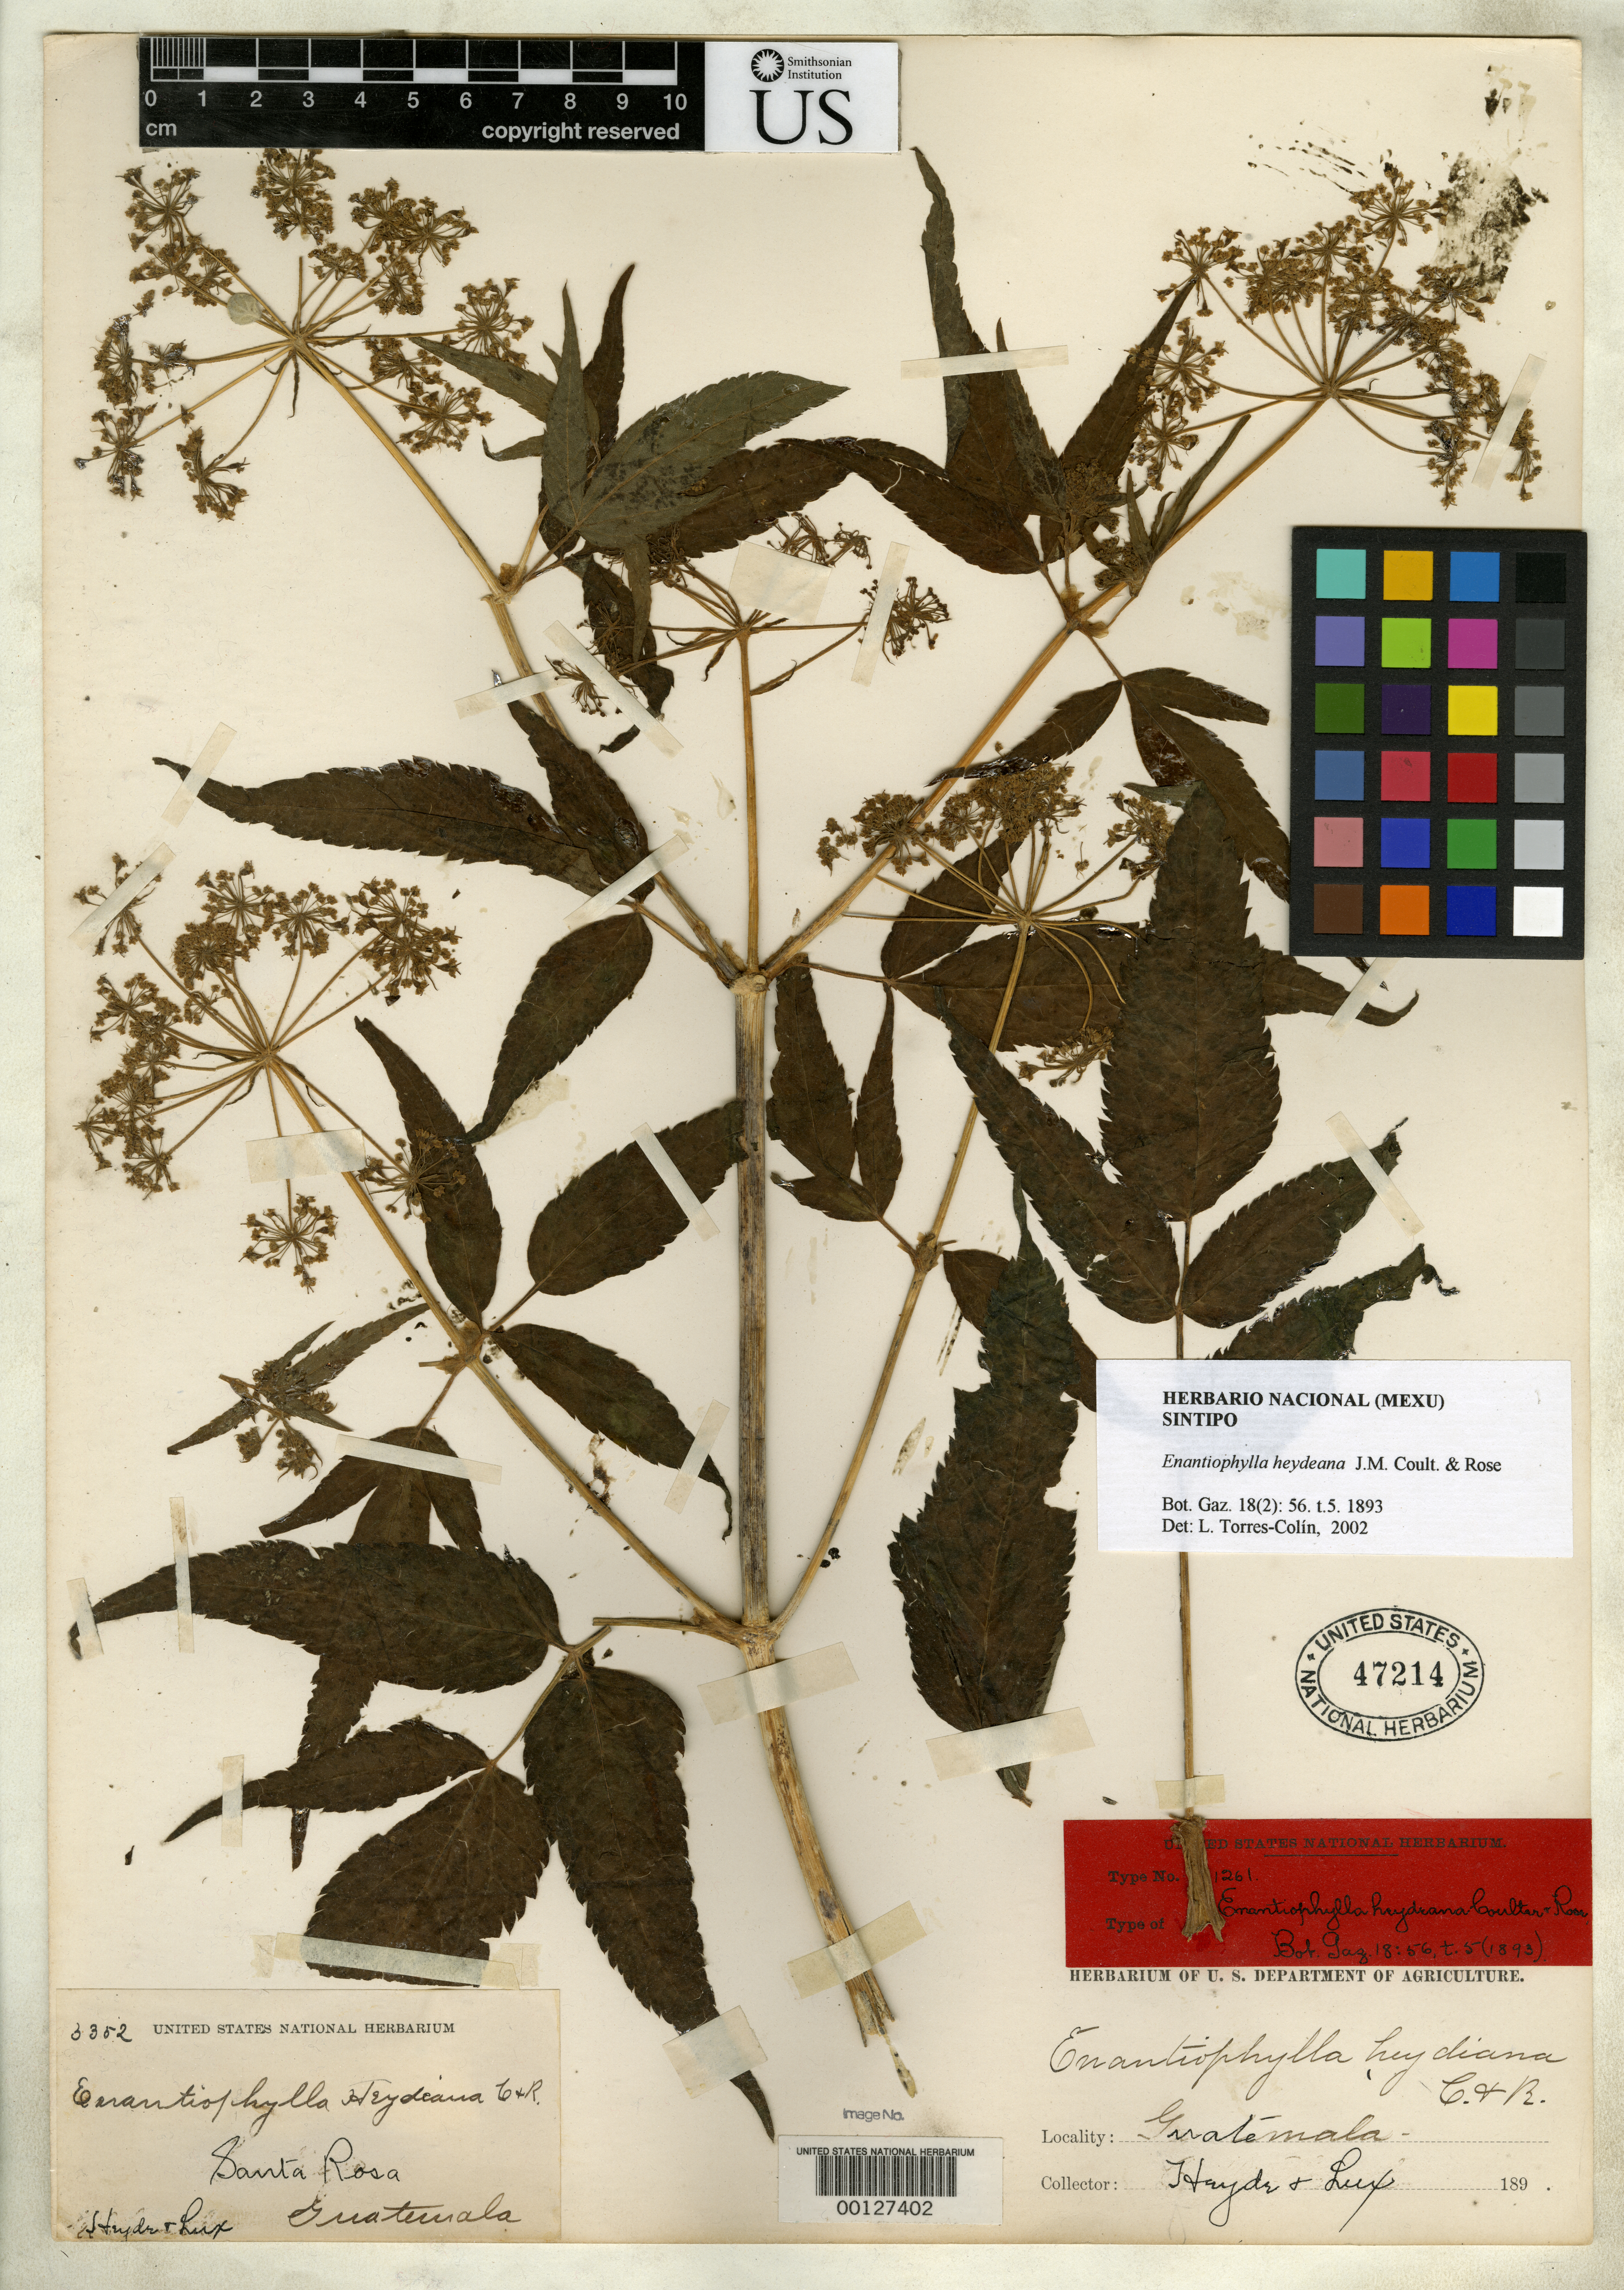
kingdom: Plantae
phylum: Tracheophyta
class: Magnoliopsida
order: Apiales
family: Apiaceae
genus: Enantiophylla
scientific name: Enantiophylla heydeana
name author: J.M. Coult. & Rose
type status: Syntype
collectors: E. T. Heyde & E. Lux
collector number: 3352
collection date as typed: May 1892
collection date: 1892-05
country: Guatemala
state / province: Santa Rosa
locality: Rio Esclavo, near Santa Rosa.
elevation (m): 914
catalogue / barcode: US 47214